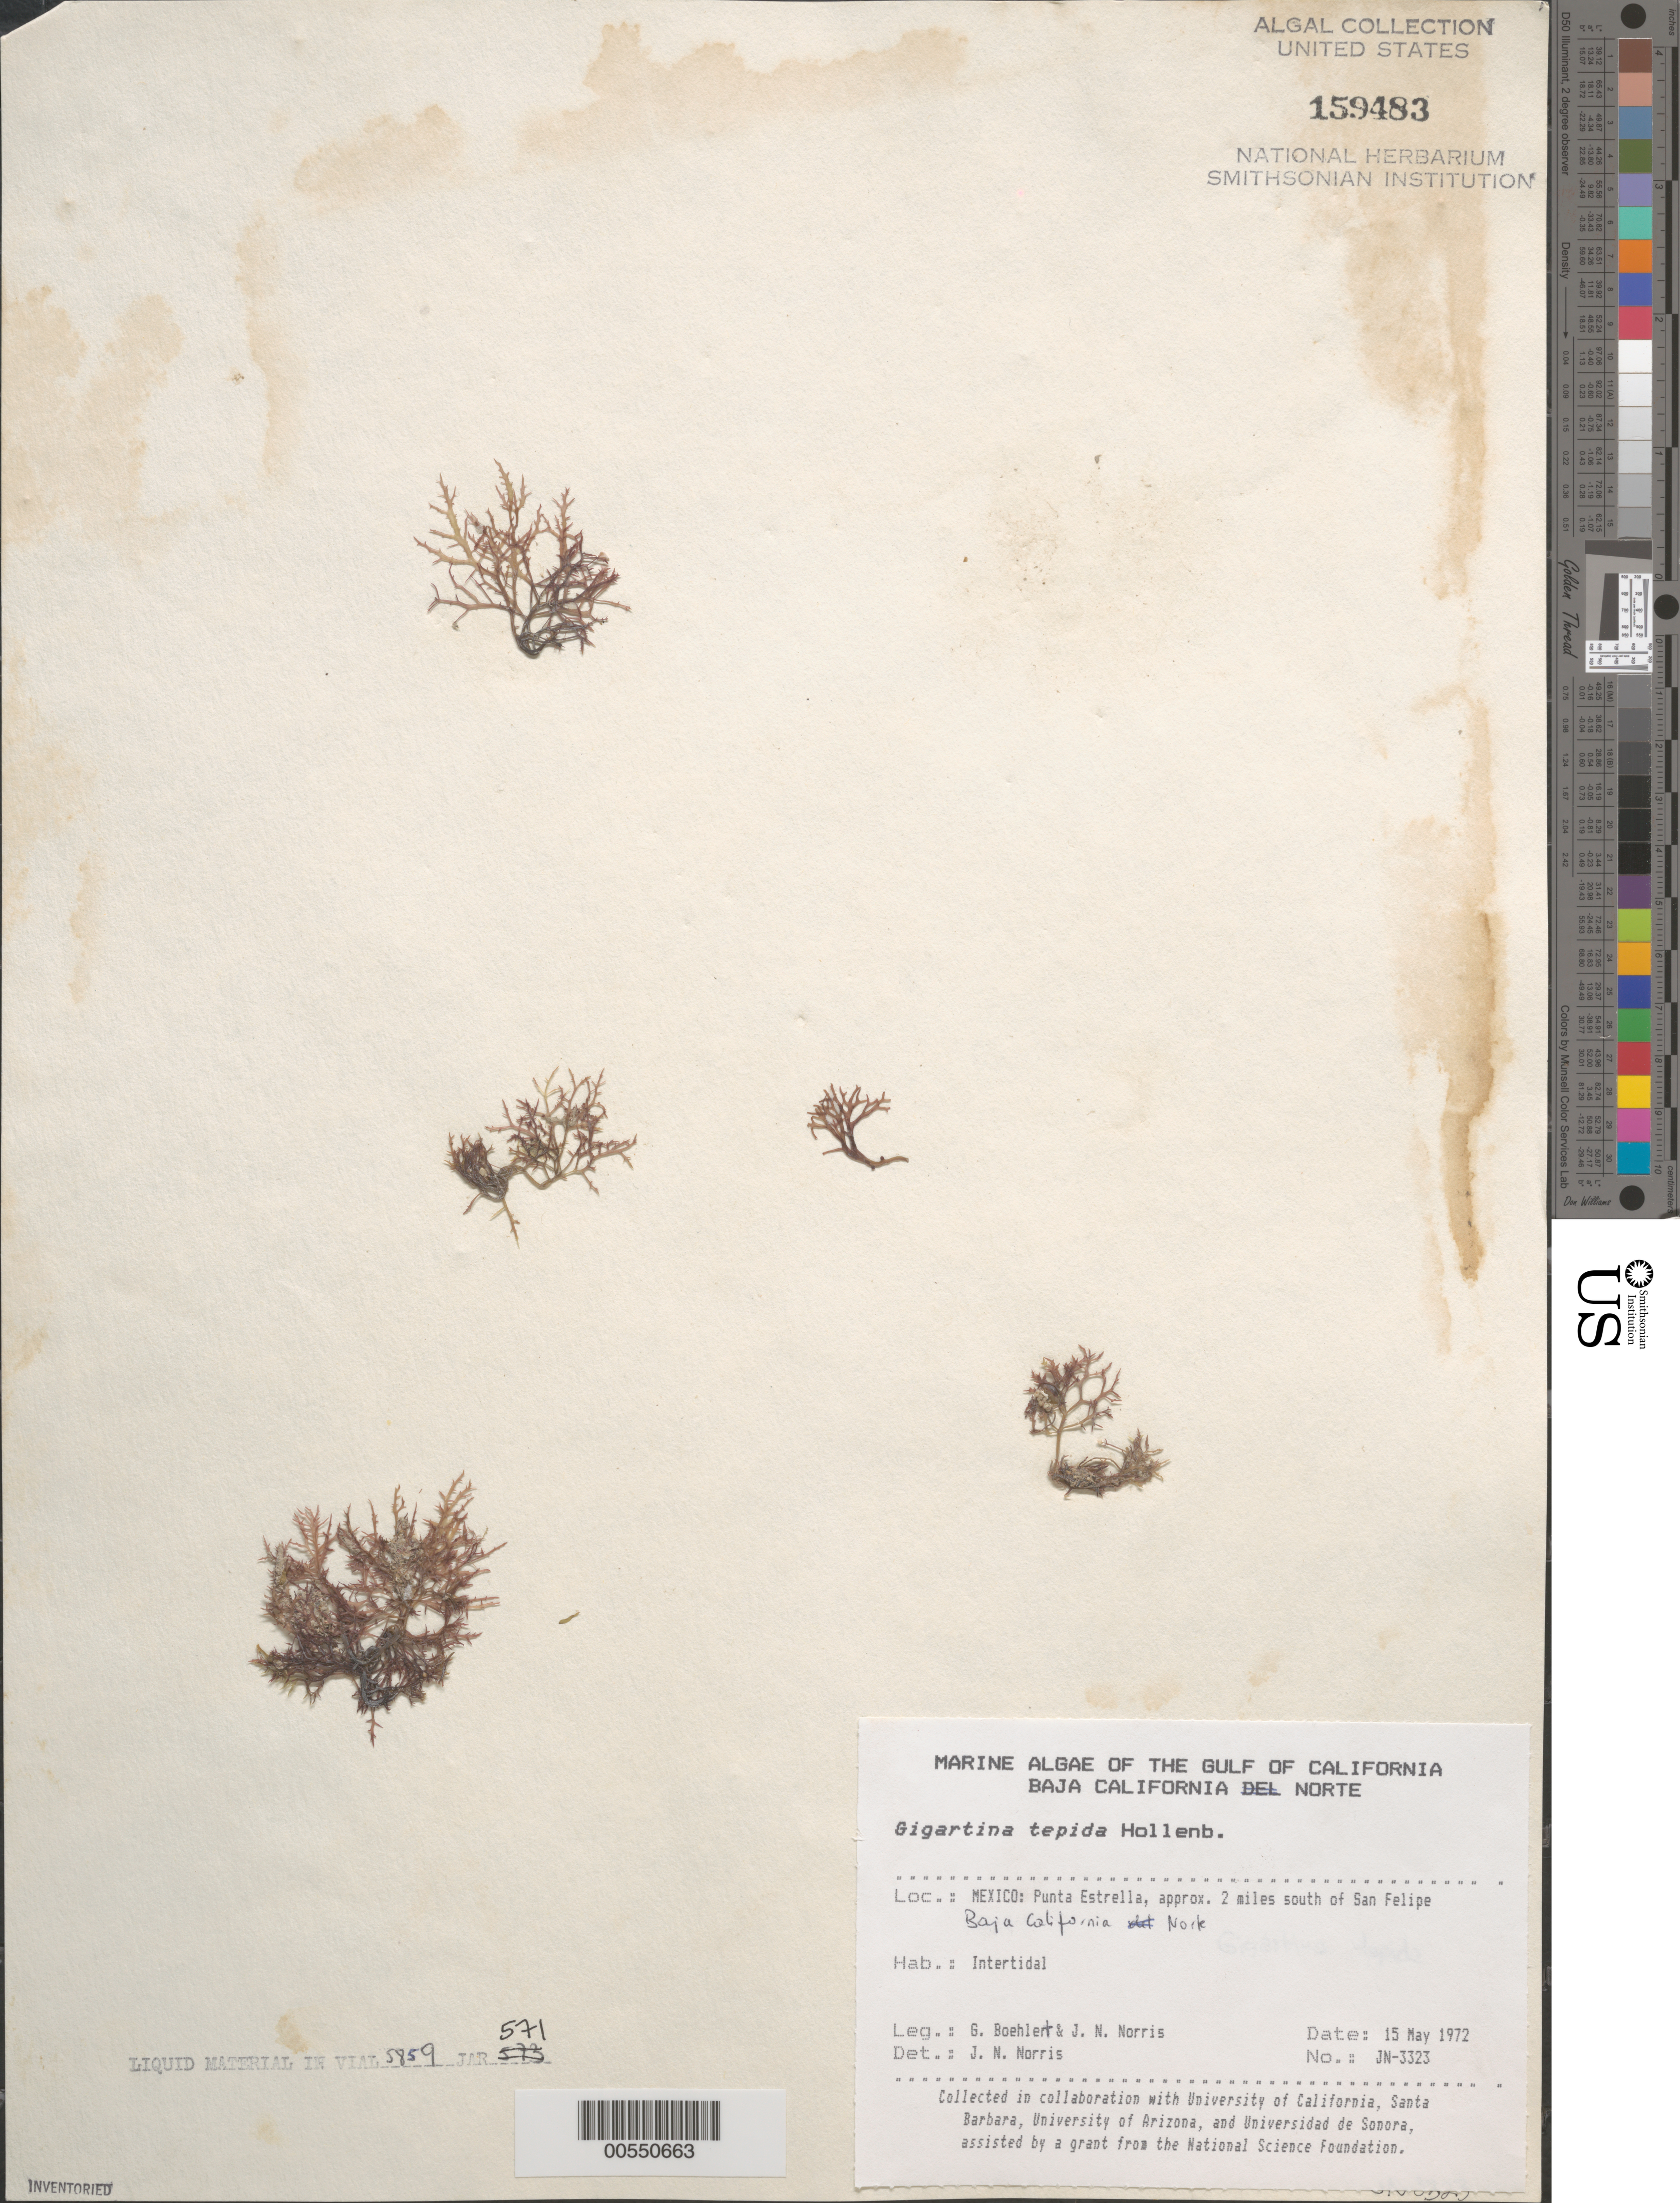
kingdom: Plantae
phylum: Rhodophyta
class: Florideophyceae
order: Gigartinales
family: Gigartinaceae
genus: Chondracanthus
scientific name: Chondracanthus tepidus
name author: (Hollenb.) Guiry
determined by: Algae name updating Project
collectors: J. N. Norris & G. Boehlert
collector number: JN-3323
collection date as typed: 15 May 1972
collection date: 1972-05-15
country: Mexico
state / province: Baja California Norte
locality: Punta Estrella, ca. 2 miles south of San Felipe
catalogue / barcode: US 159483